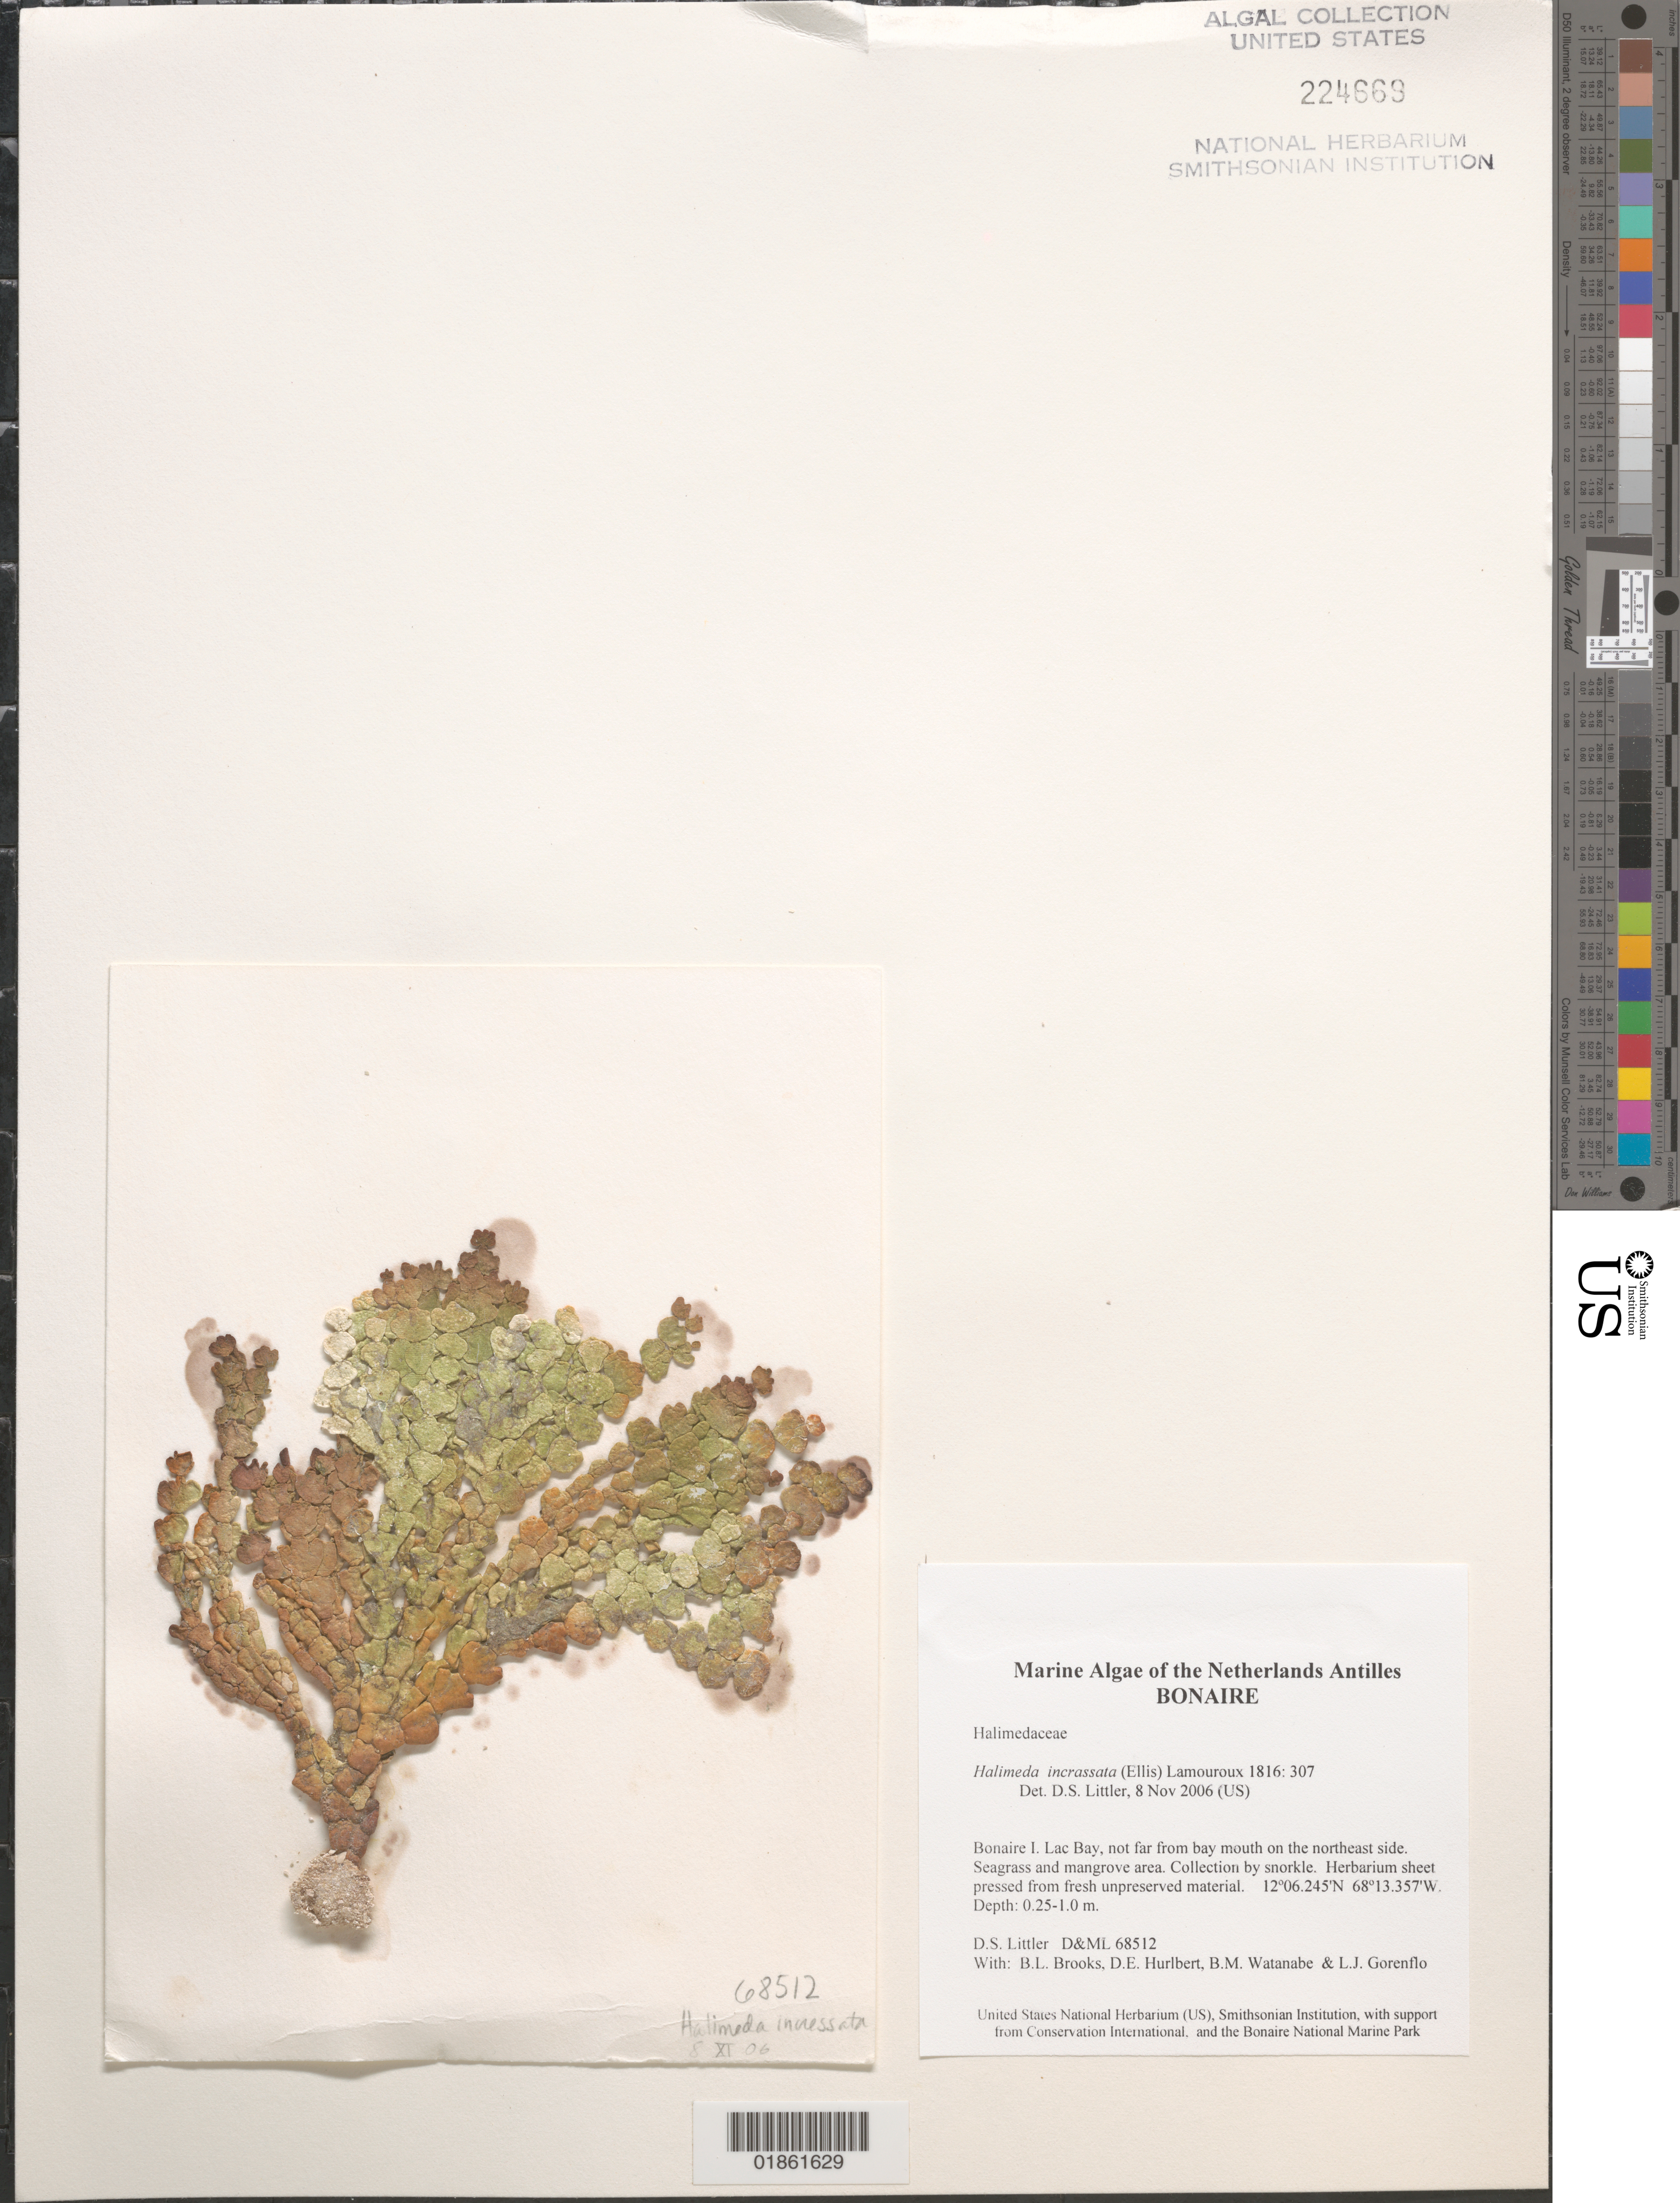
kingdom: Plantae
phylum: Chlorophyta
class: Ulvophyceae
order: Bryopsidales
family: Halimedaceae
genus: Halimeda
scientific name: Halimeda incrassata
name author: (J. Ellis) J.V.Lamouroux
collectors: D. S. Littler, M. M. Littler, D. Hurlburt & L. Gorenflo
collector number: D&ML 68512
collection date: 2006-11-08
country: Netherlands Antilles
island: Bonaire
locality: Bonaire. Lac Bay.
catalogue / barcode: US 224669